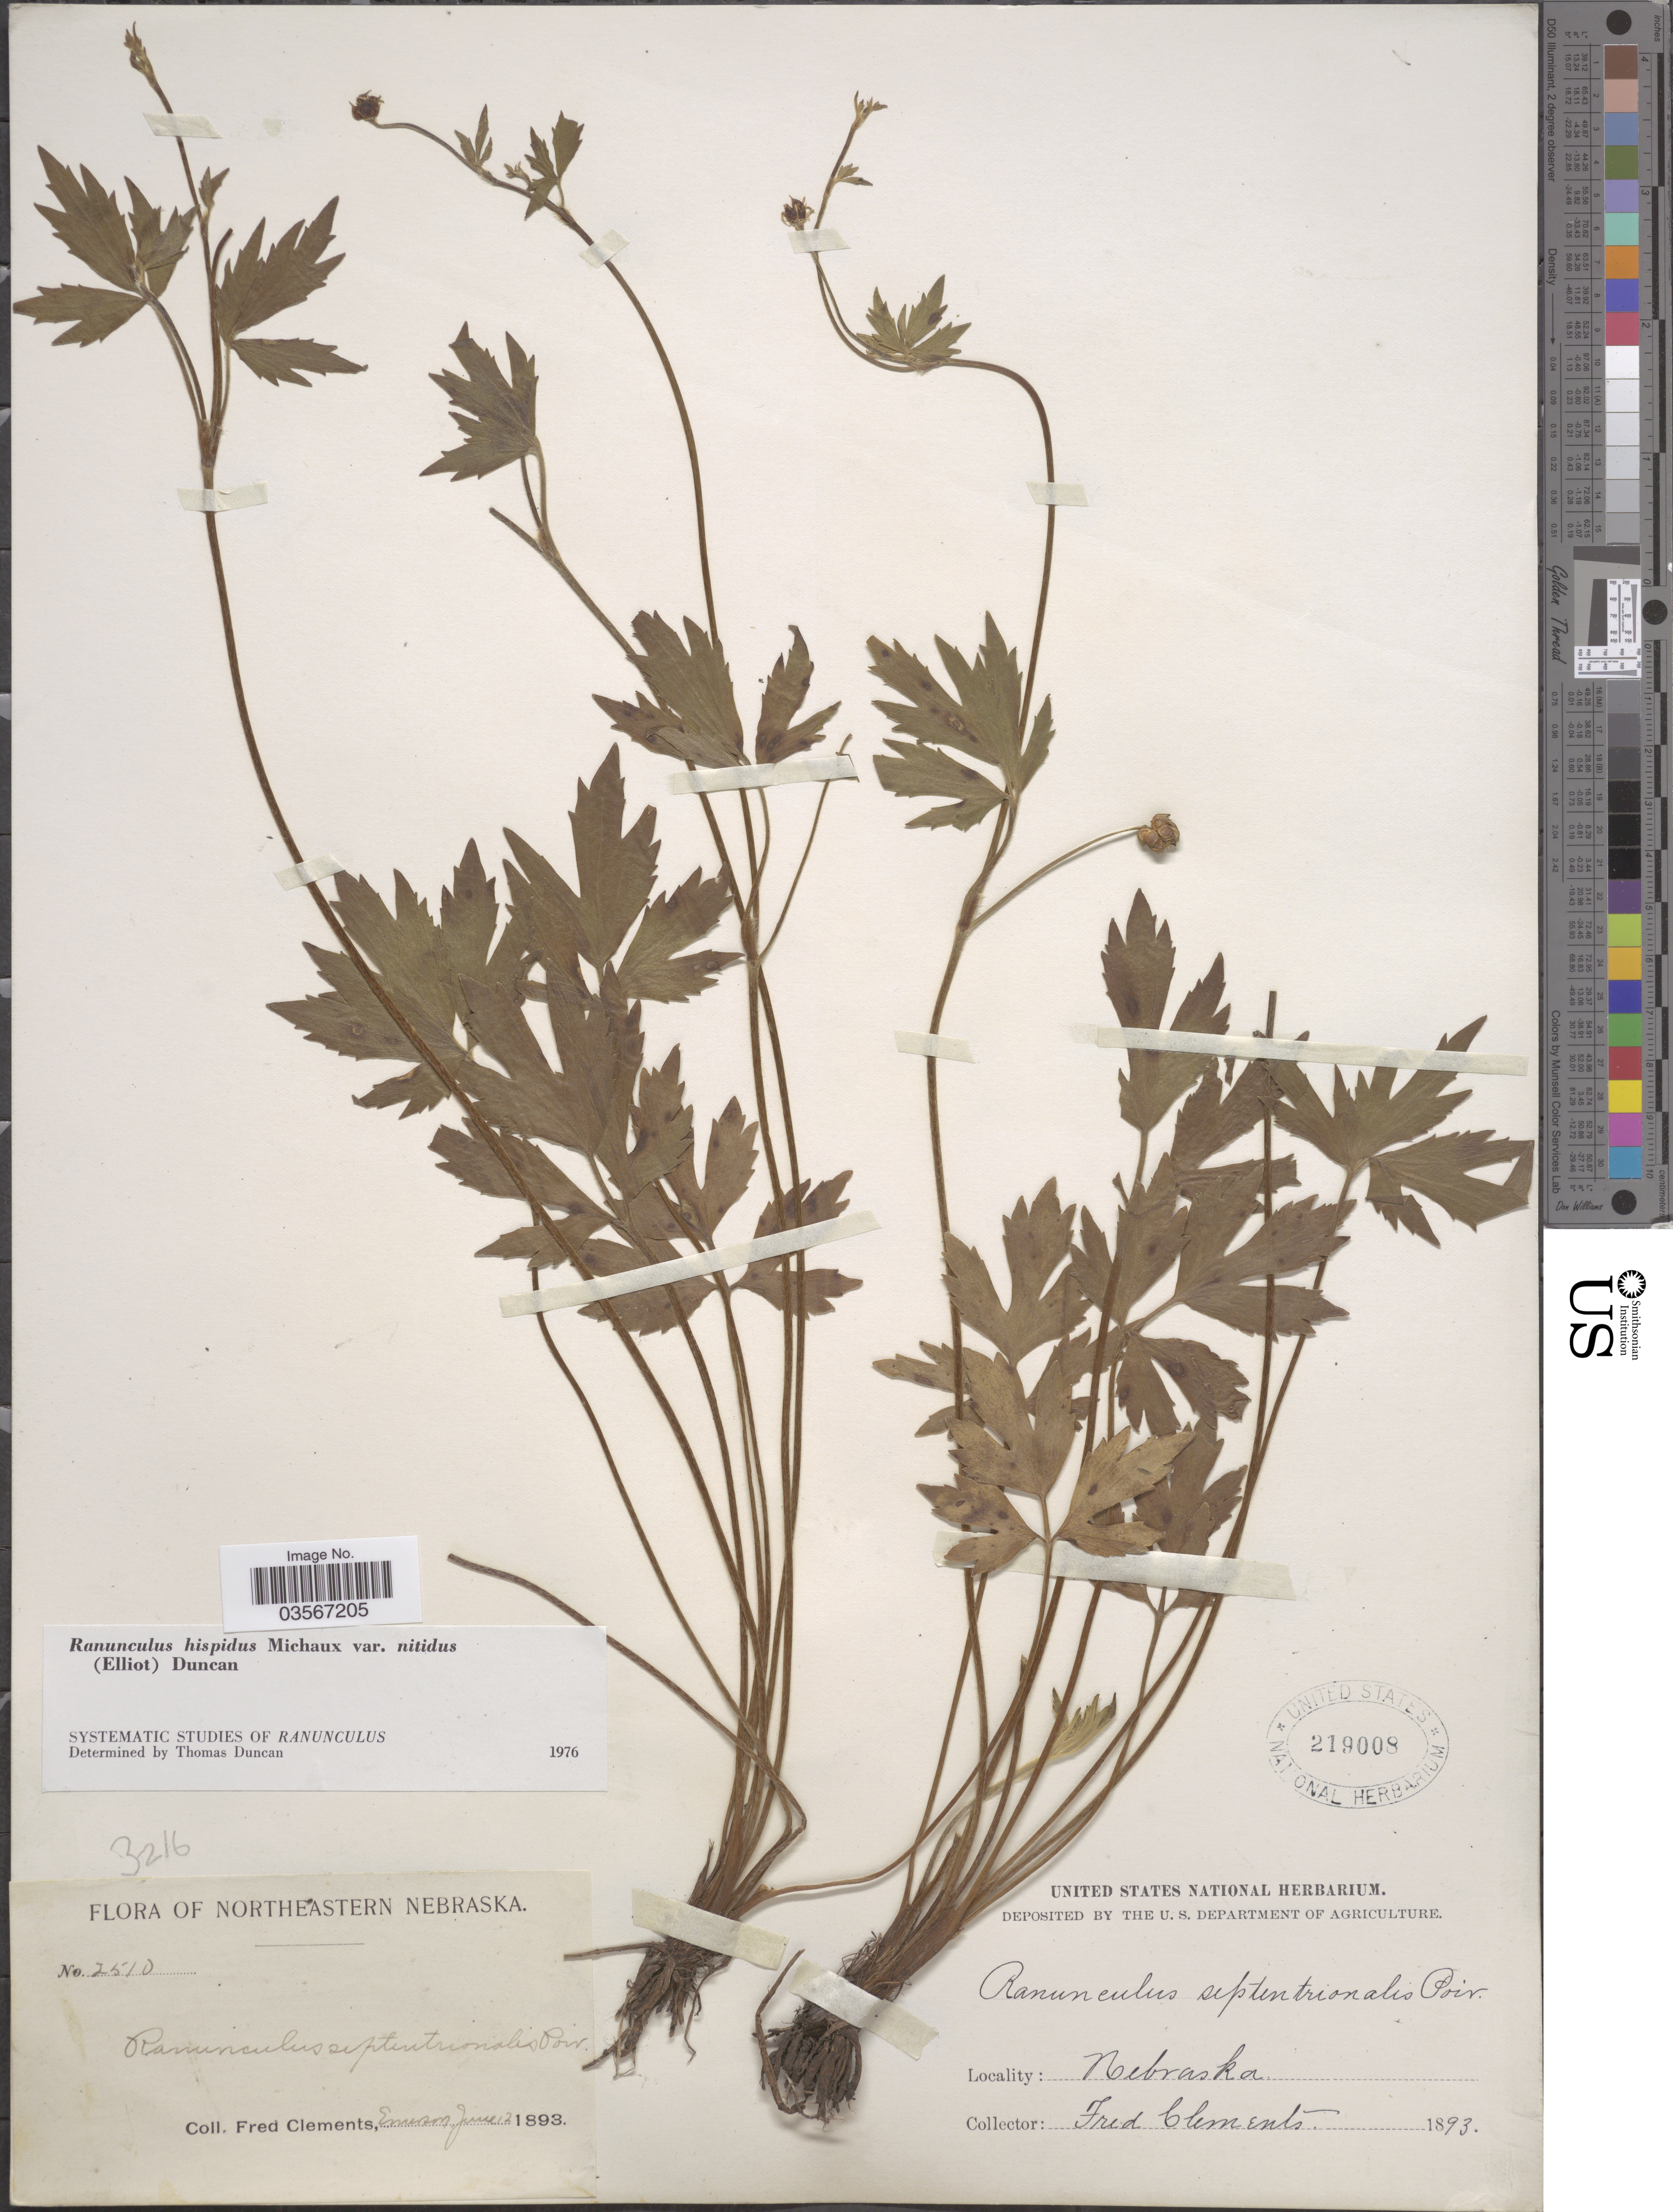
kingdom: Plantae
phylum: Tracheophyta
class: Magnoliopsida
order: Ranunculales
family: Ranunculaceae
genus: Ranunculus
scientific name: Ranunculus hispidus var. nitidus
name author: (Chapm.) T. Duncan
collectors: F. Clements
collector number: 2510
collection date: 1893-06-12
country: United States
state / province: Nebraska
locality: Northeastern Nebraska. Emerson.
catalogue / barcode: US 219008